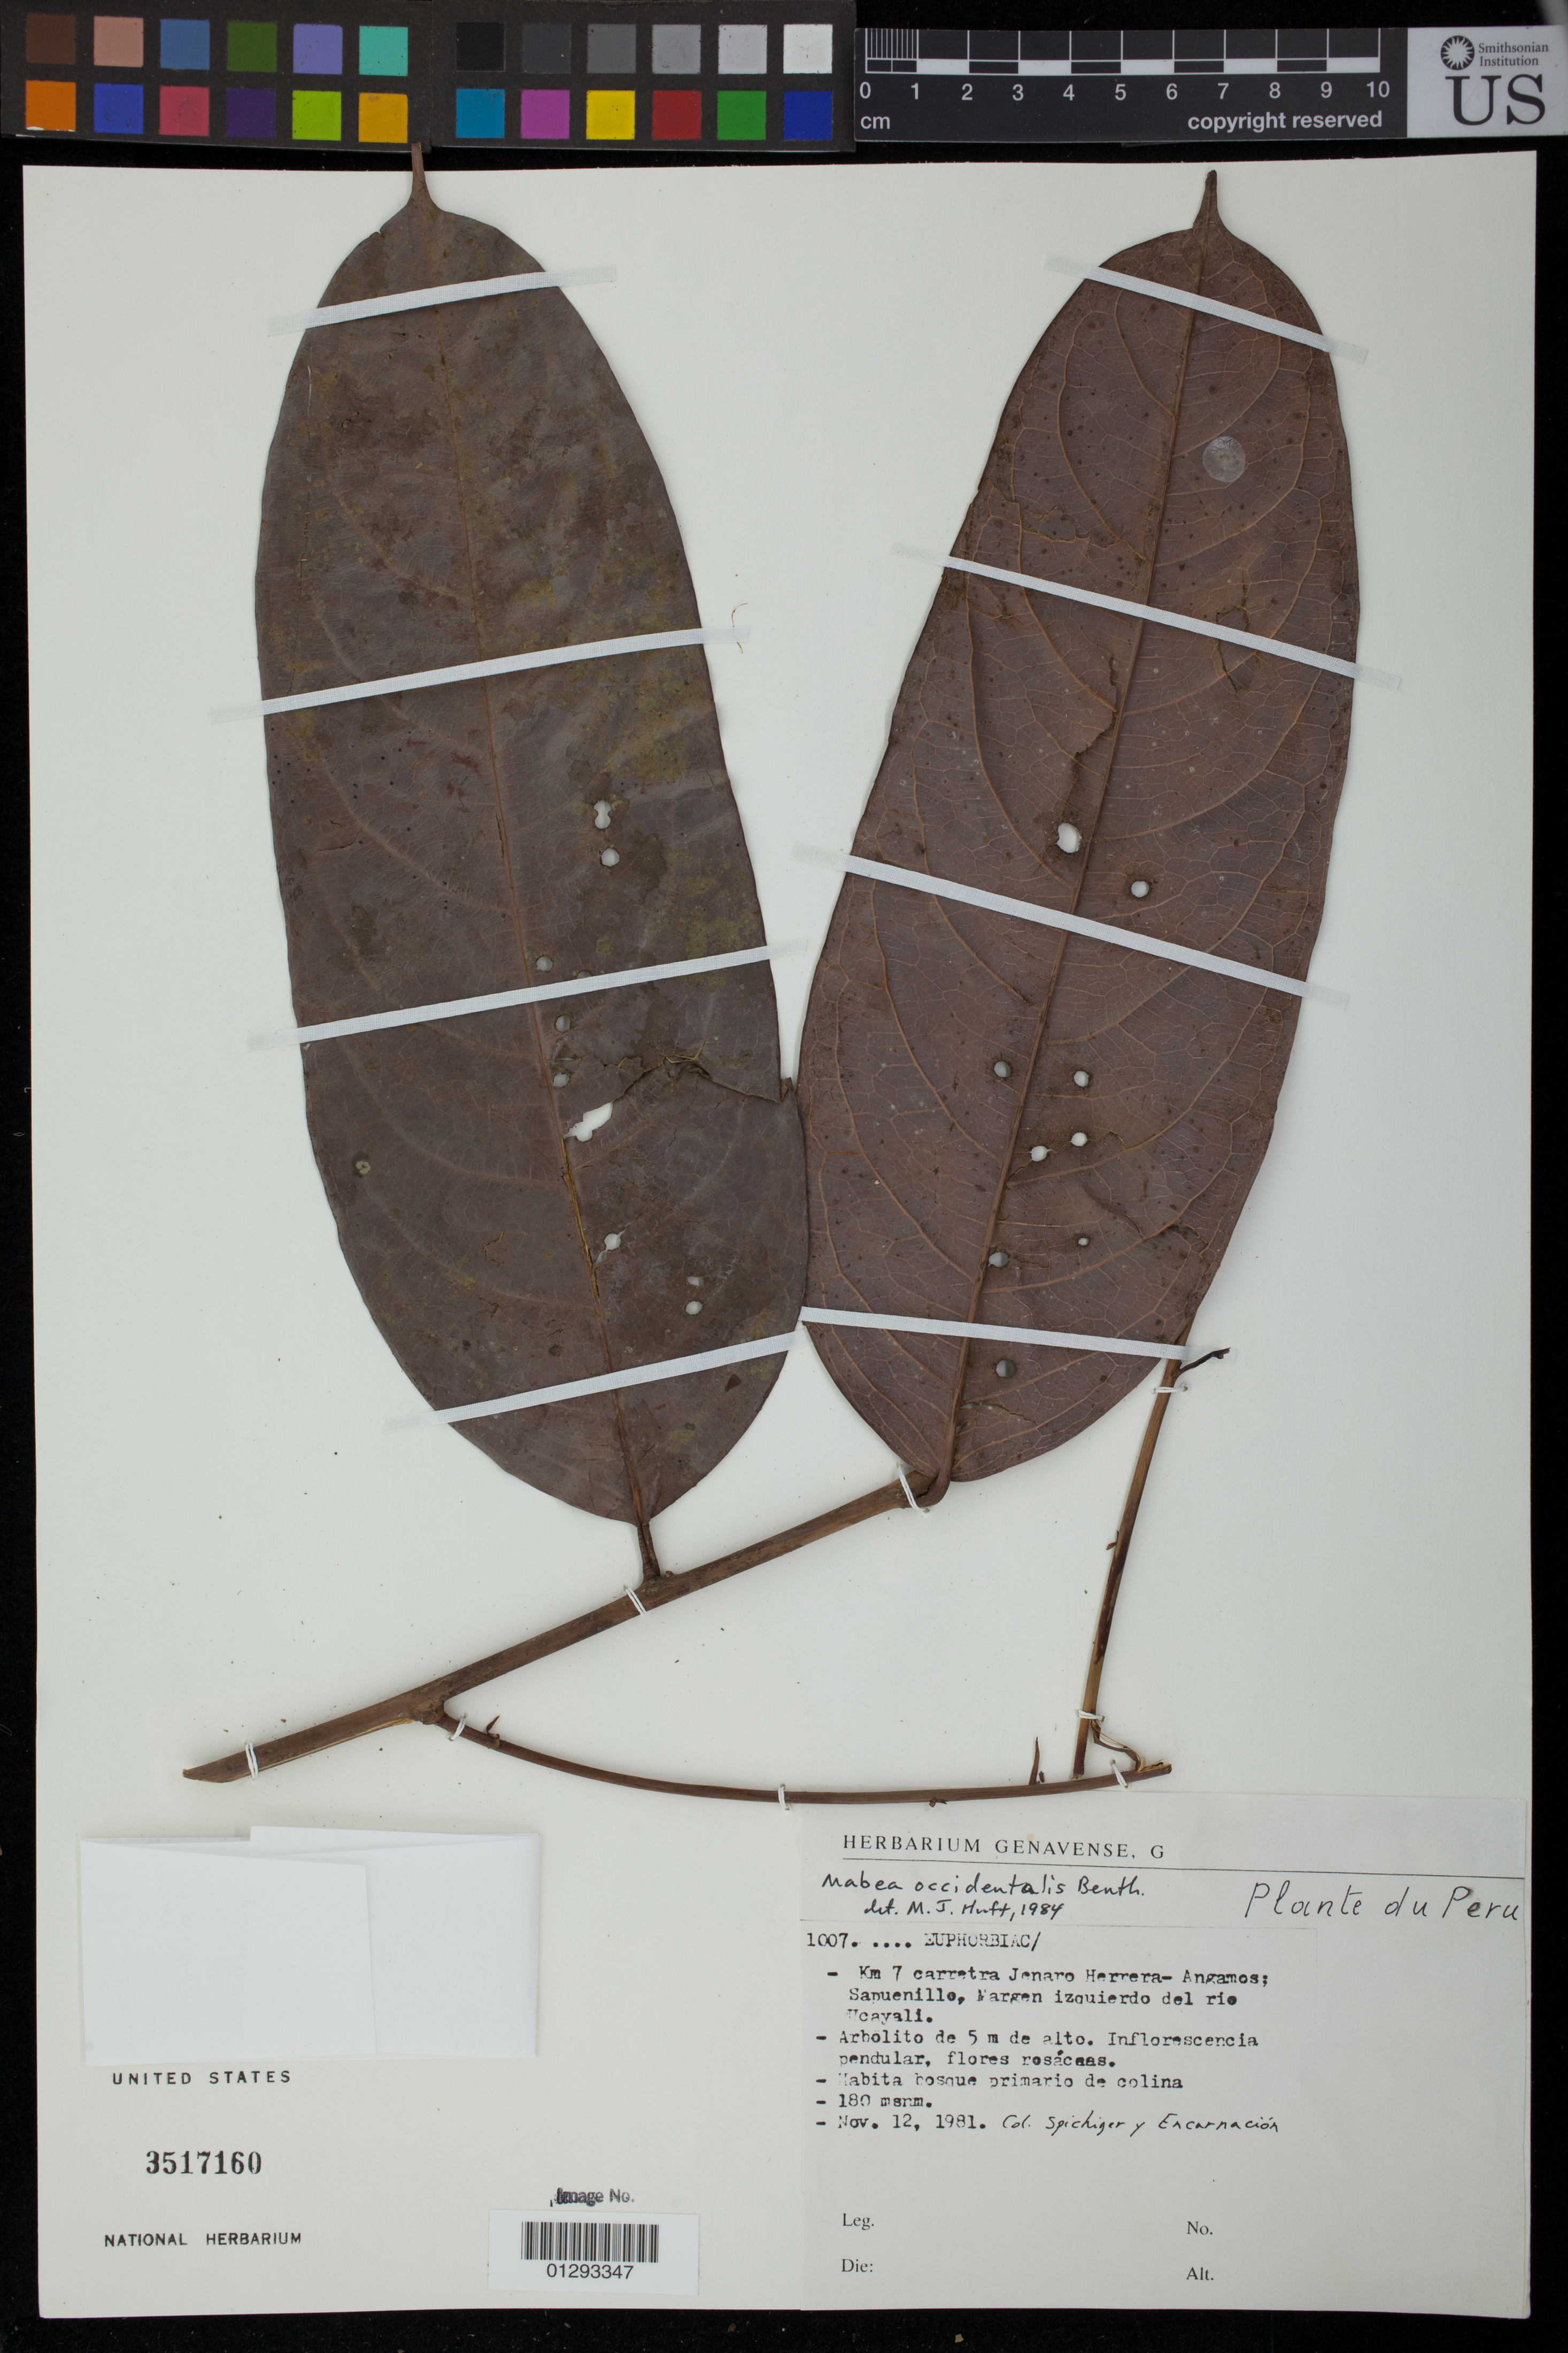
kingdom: Plantae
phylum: Tracheophyta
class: Magnoliopsida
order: Malpighiales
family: Euphorbiaceae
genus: Mabea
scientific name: Mabea occidentalis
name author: Benth.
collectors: R. Spichiger & -- Encarnacion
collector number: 1007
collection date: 1981-11-12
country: Peru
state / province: Loreto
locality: Km 7 carretra Jenaro Herrera- Angamos; Sapuenillo, Margen izquierdo del rio Ucayali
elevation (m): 180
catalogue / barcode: US 3517160